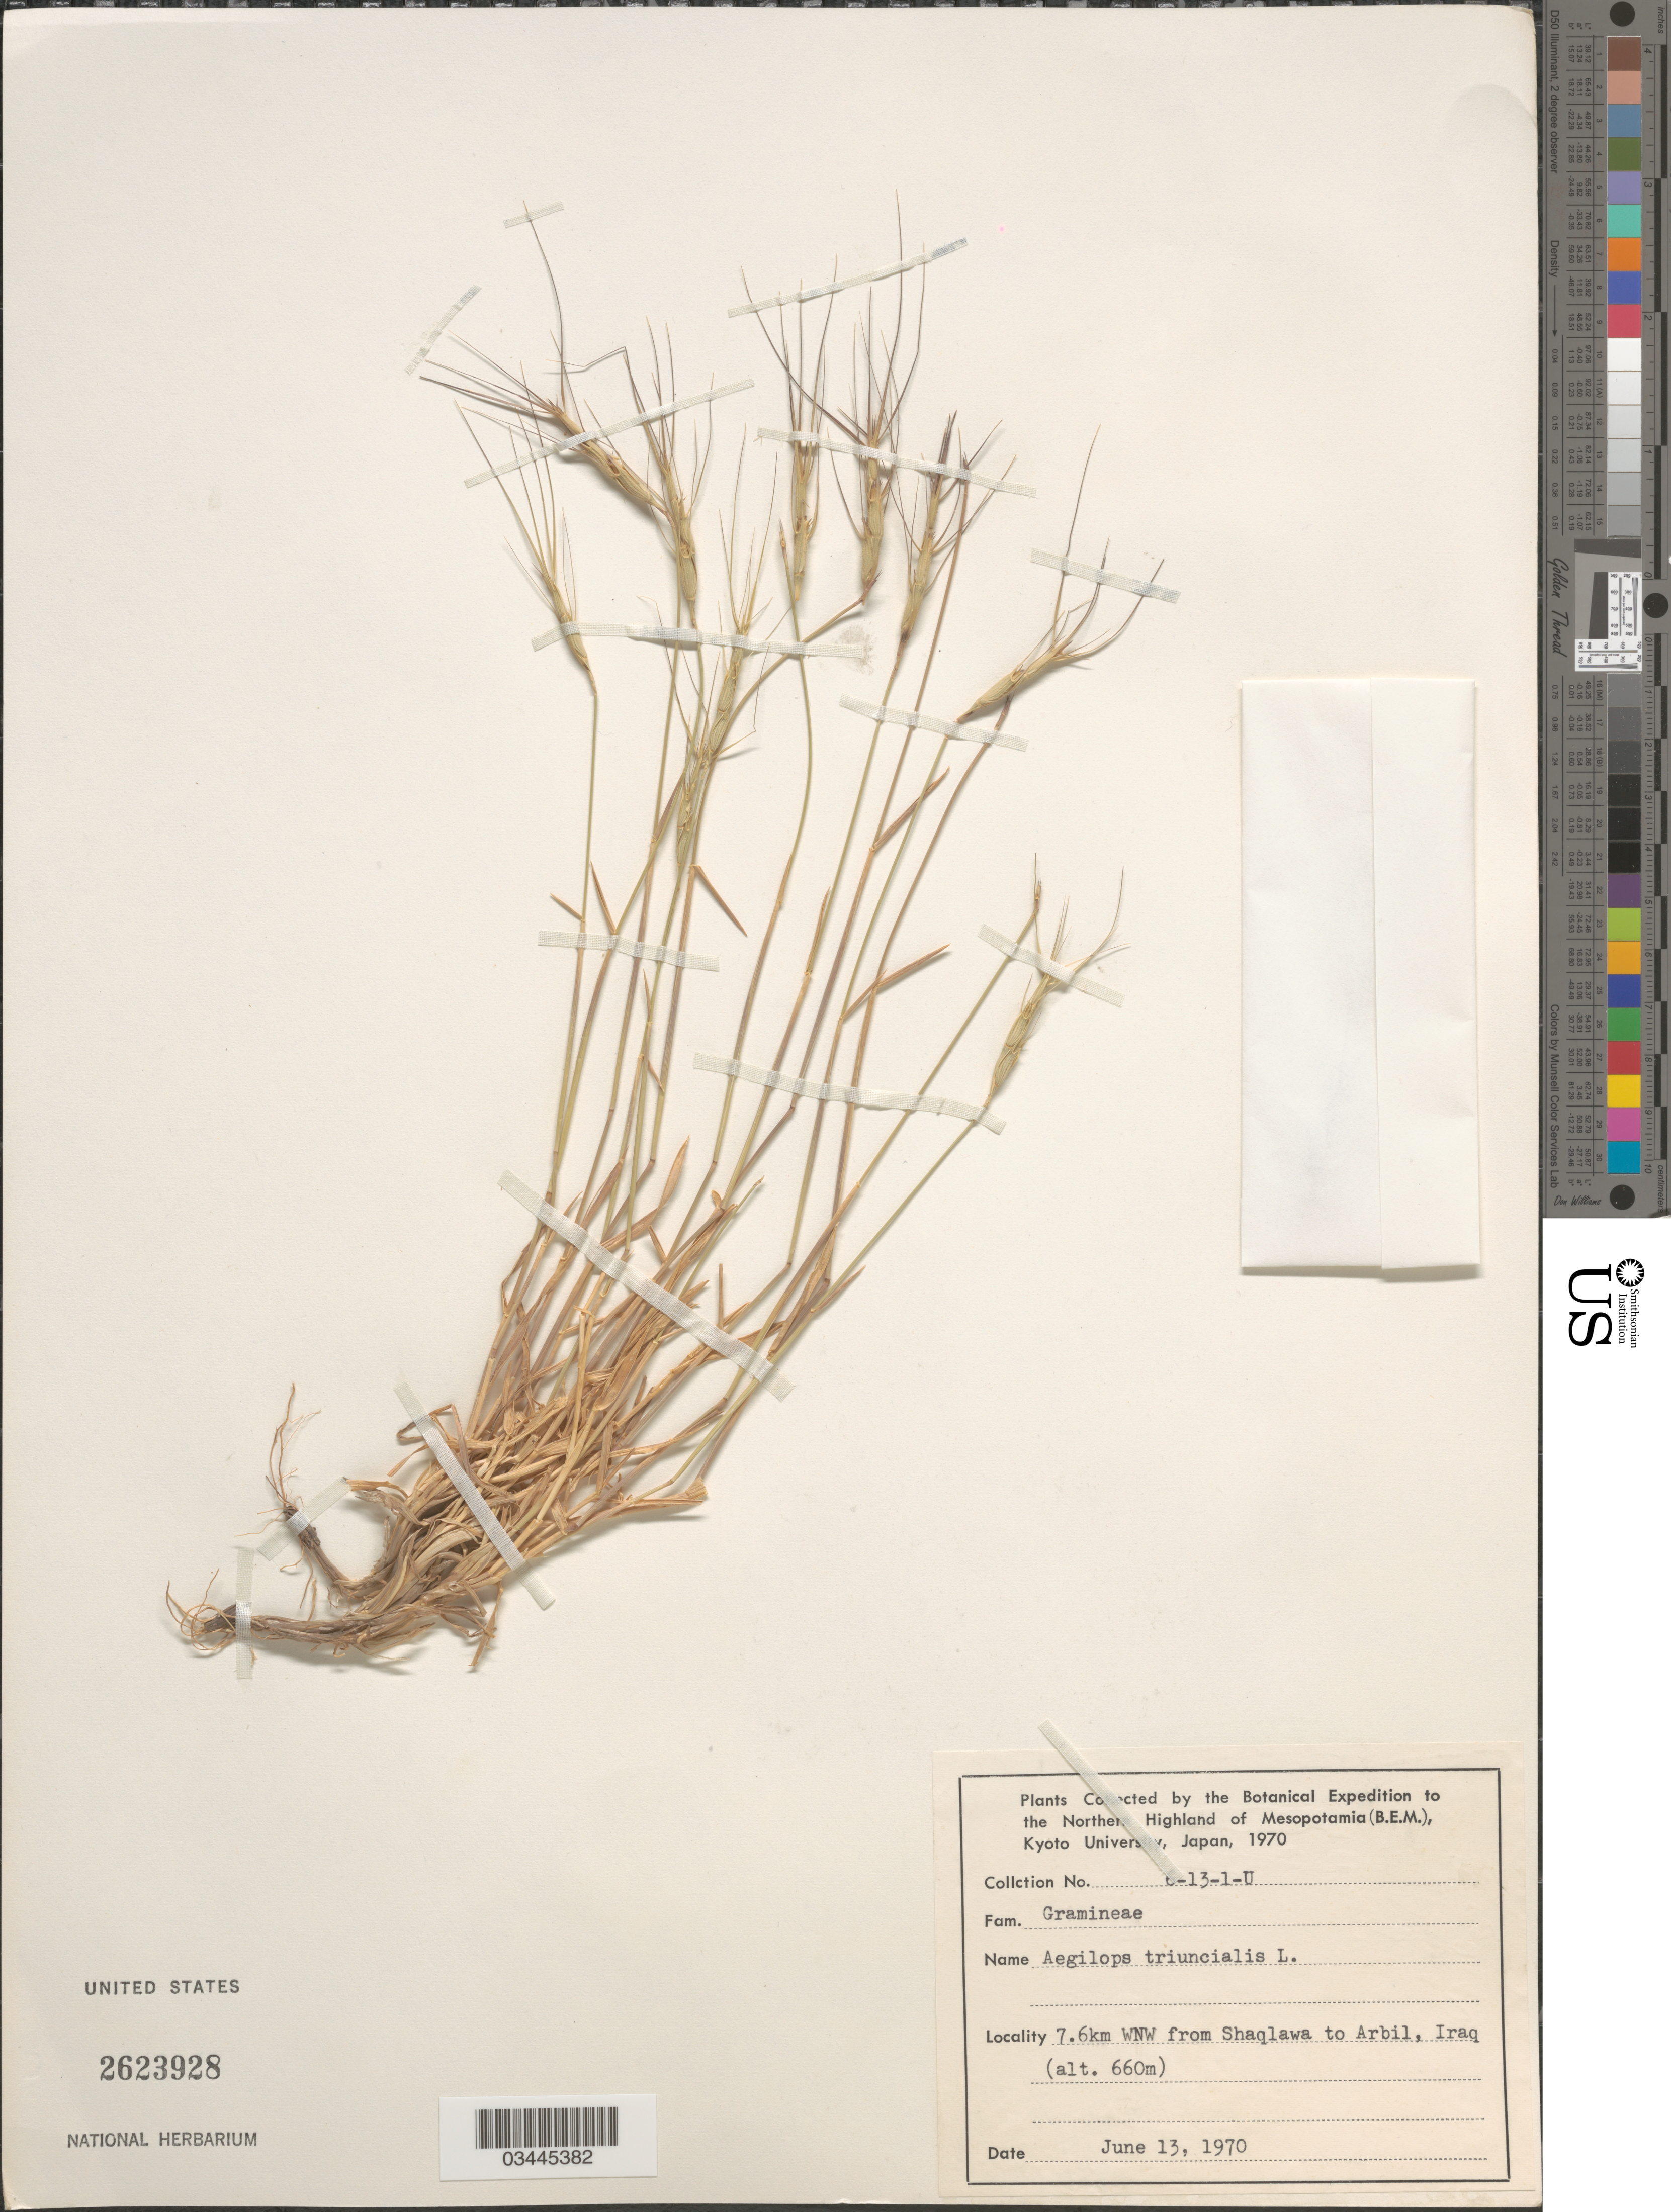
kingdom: Plantae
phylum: Tracheophyta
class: Liliopsida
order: Poales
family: Poaceae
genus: Aegilops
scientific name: Aegilops triuncialis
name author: L.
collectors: Botanical Expedition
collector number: !-13-1-U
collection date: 1970-06-13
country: Iraq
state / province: Arbīl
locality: To the Northern Highland of Mesopotamia (B.E.M.). 7.6km WNW from Shaqlawa to Arbil.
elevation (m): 660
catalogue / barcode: US 2623928